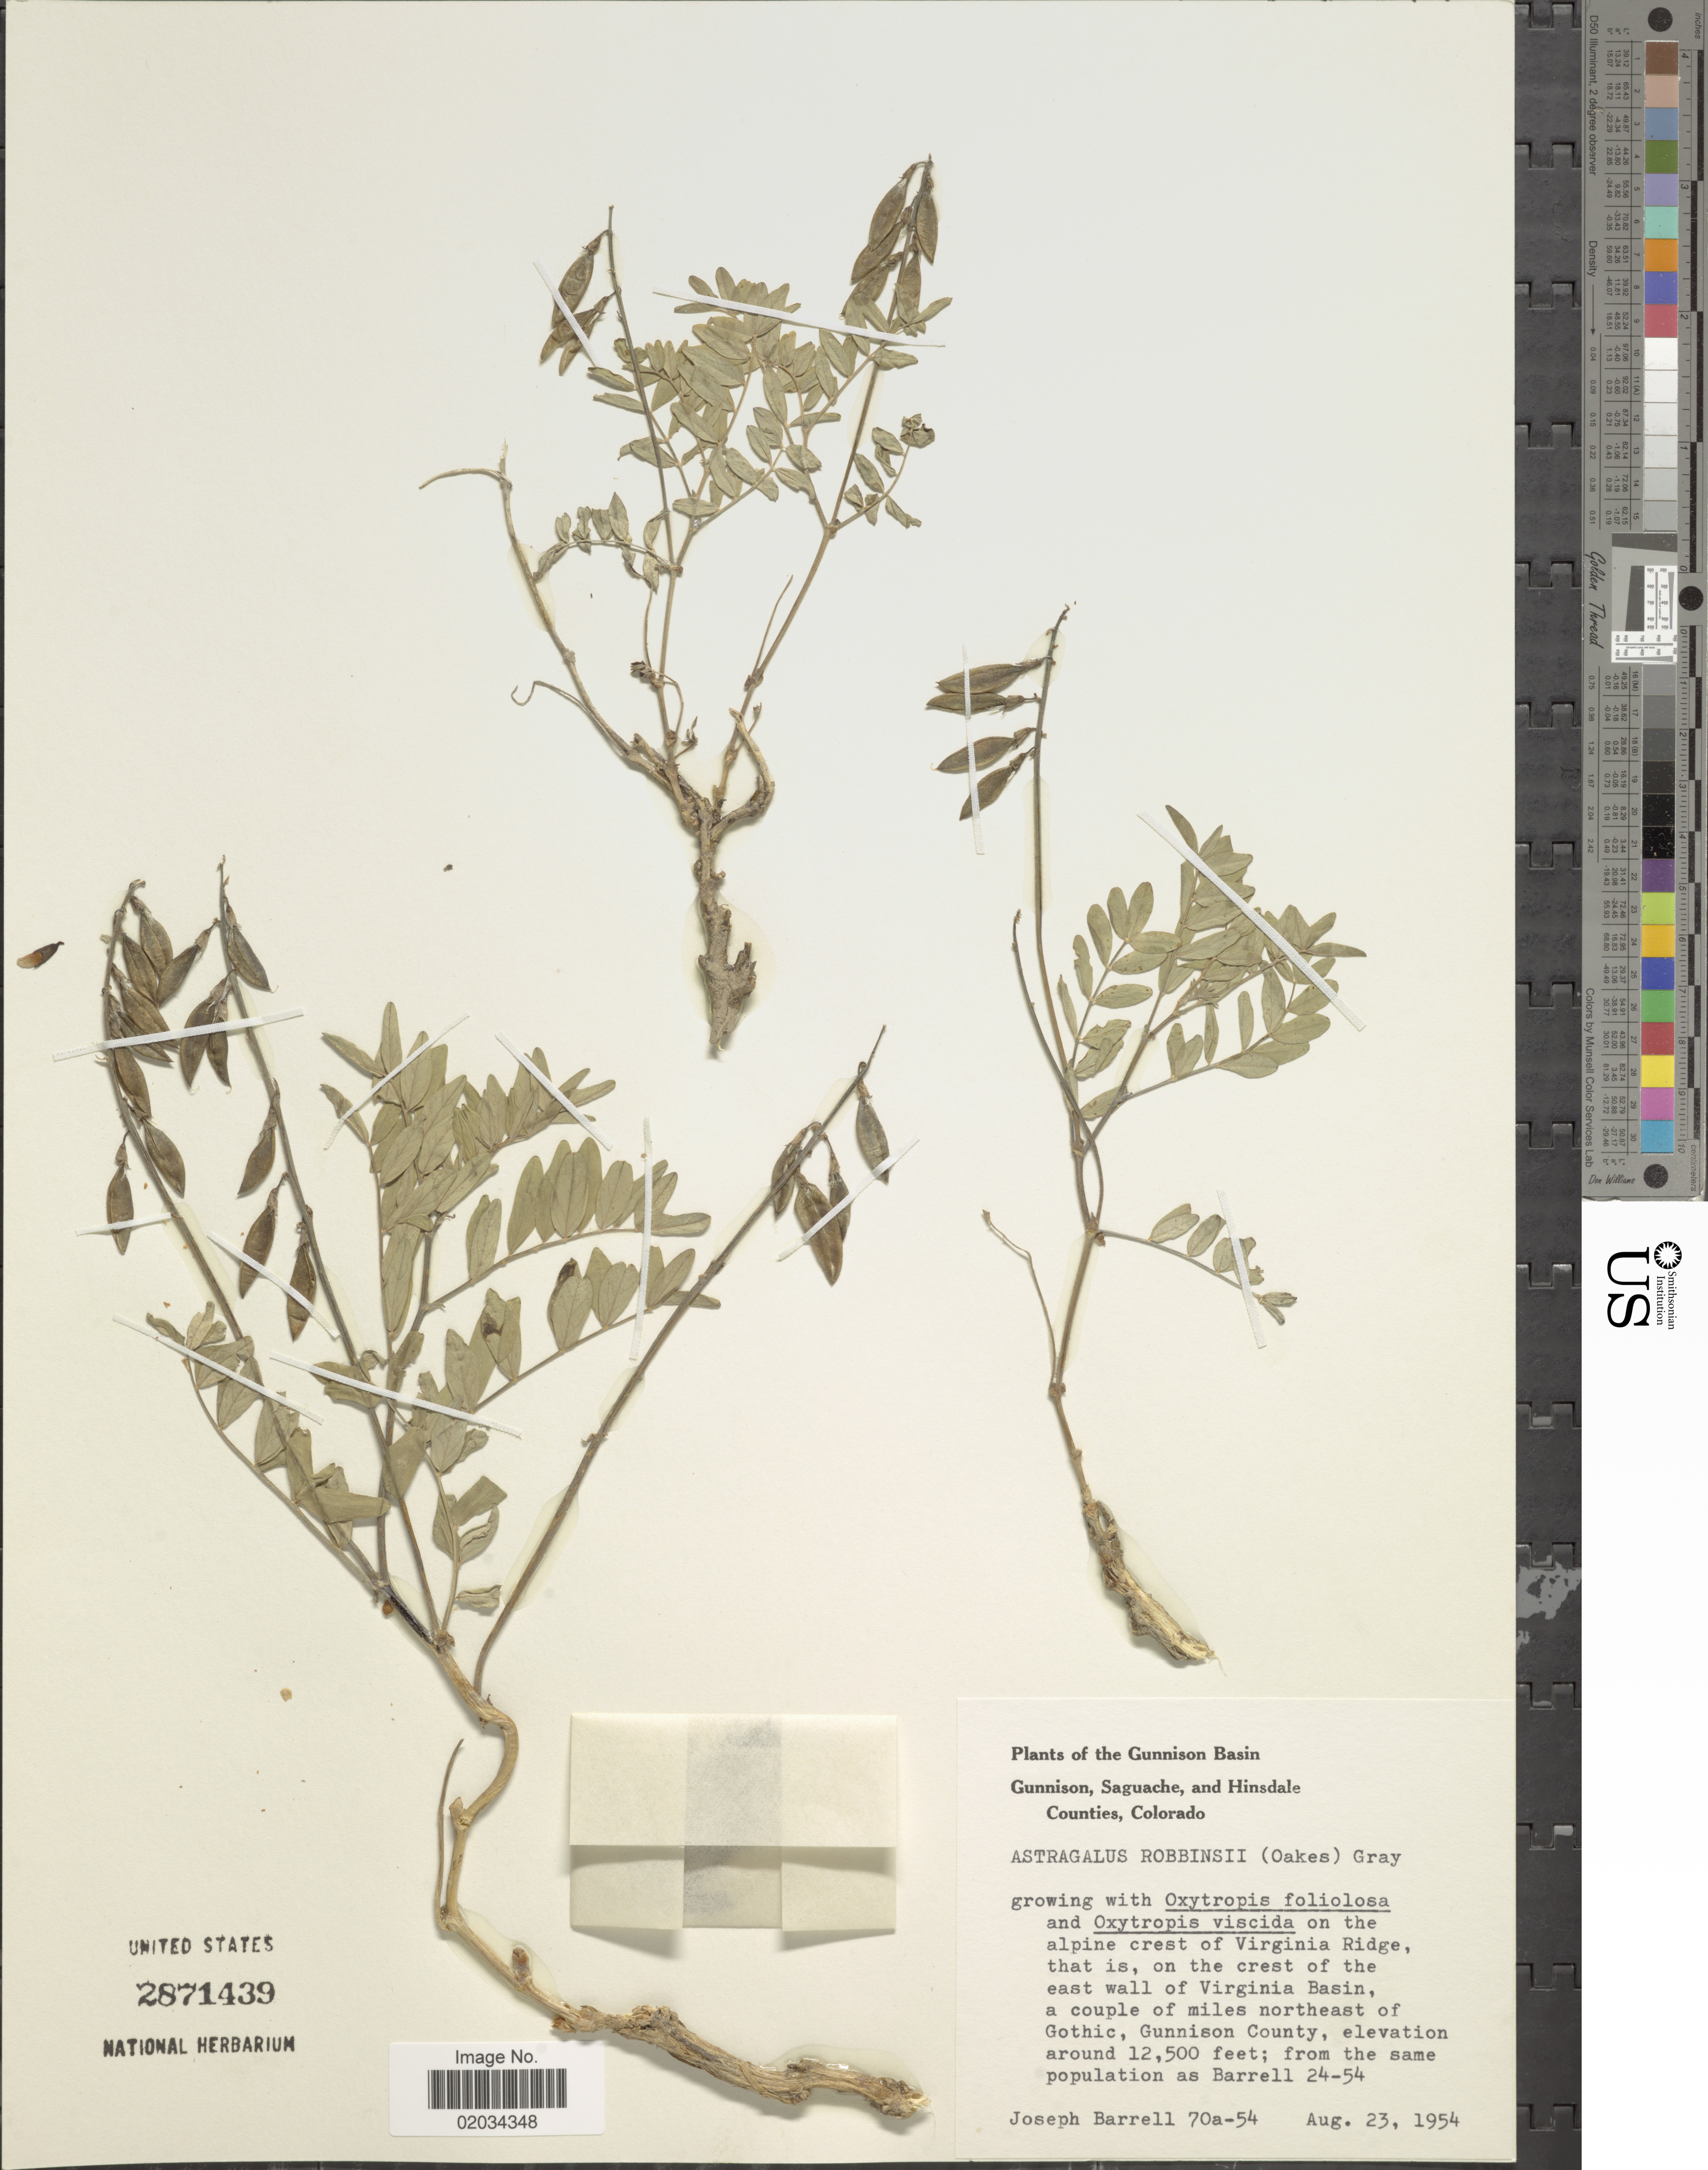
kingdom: Plantae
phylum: Tracheophyta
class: Magnoliopsida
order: Fabales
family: Fabaceae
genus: Astragalus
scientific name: Astragalus robbinsii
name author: (Oakes) A. Gray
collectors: J. Barrell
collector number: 70a-54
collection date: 1954-08-23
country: United States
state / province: Colorado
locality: Gunnison Basin, Gunnison, Saguache, and Hinsdale Counties, Virginia Ridge, crest of the east wall of Virginia Basin, a couple of miles northeast of Gothic, Gunnison County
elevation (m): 3810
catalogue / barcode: US 2871439